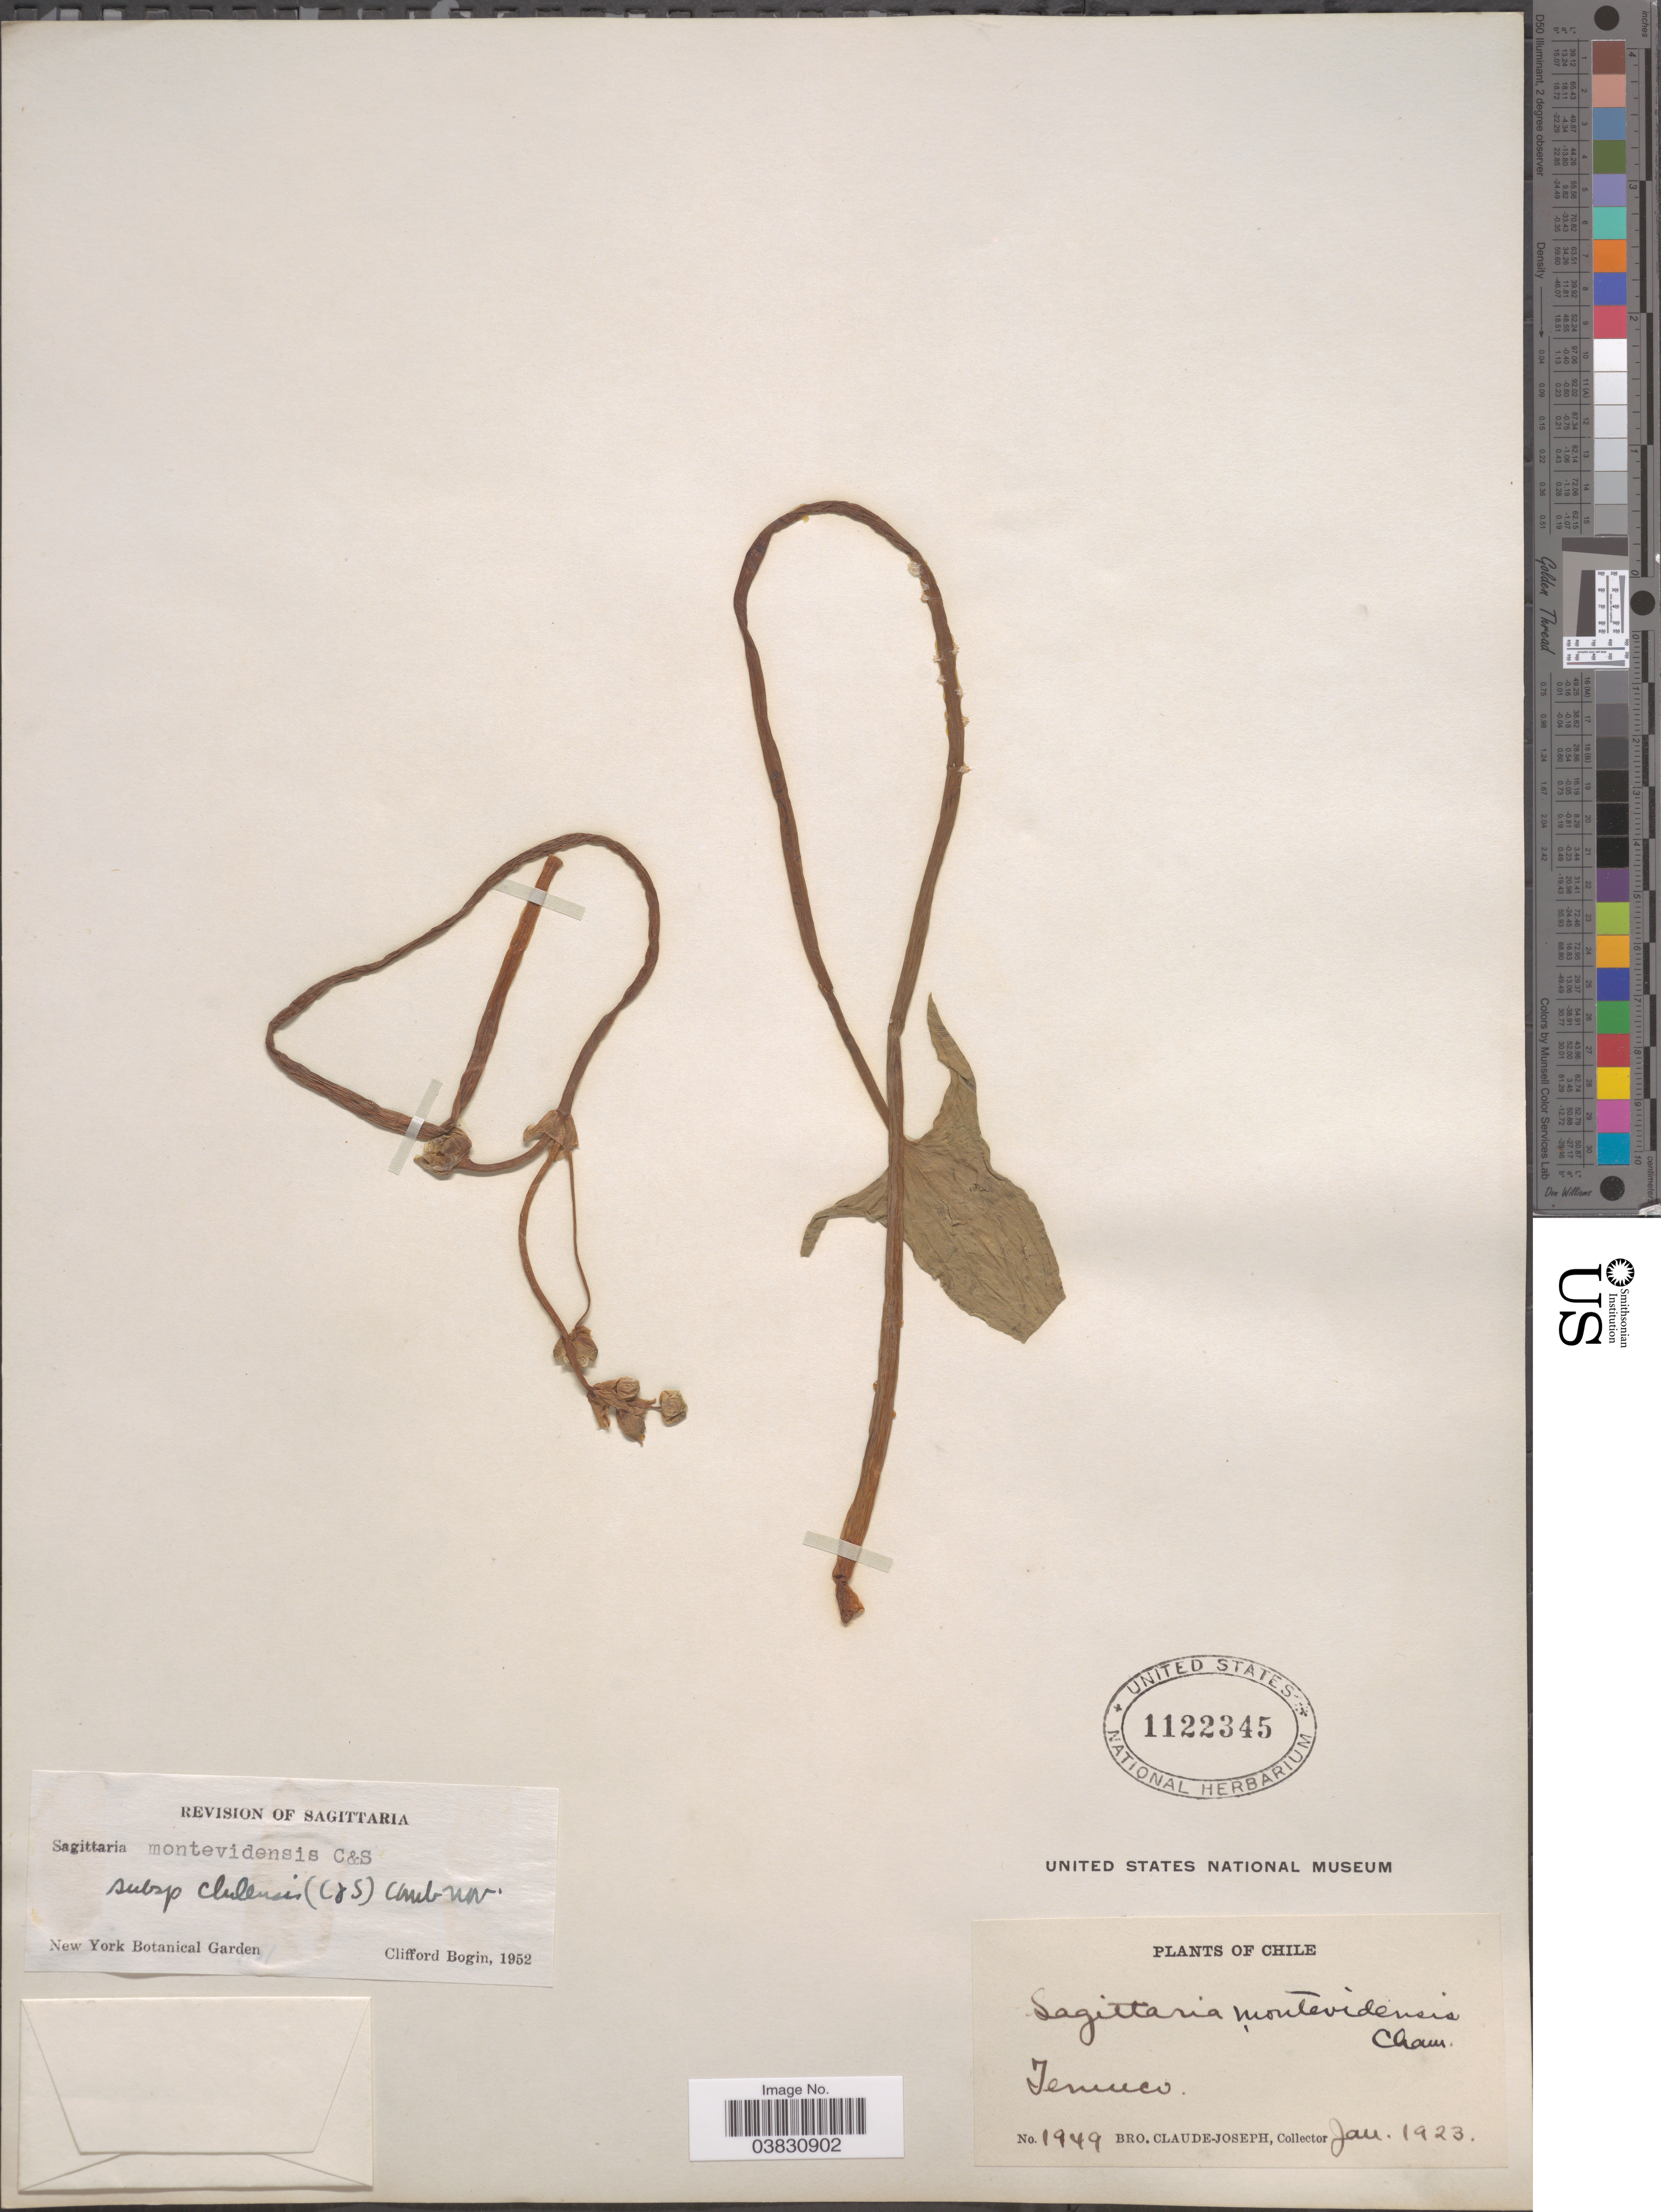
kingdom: Plantae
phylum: Tracheophyta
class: Liliopsida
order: Alismatales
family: Alismataceae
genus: Sagittaria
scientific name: Sagittaria montevidensis subsp. chilensis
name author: (Cham. & Schltdl.) Bogin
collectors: Bro. Claude-Joseph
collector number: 1949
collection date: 1923-01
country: Chile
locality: Temuco.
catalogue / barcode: US 1122345